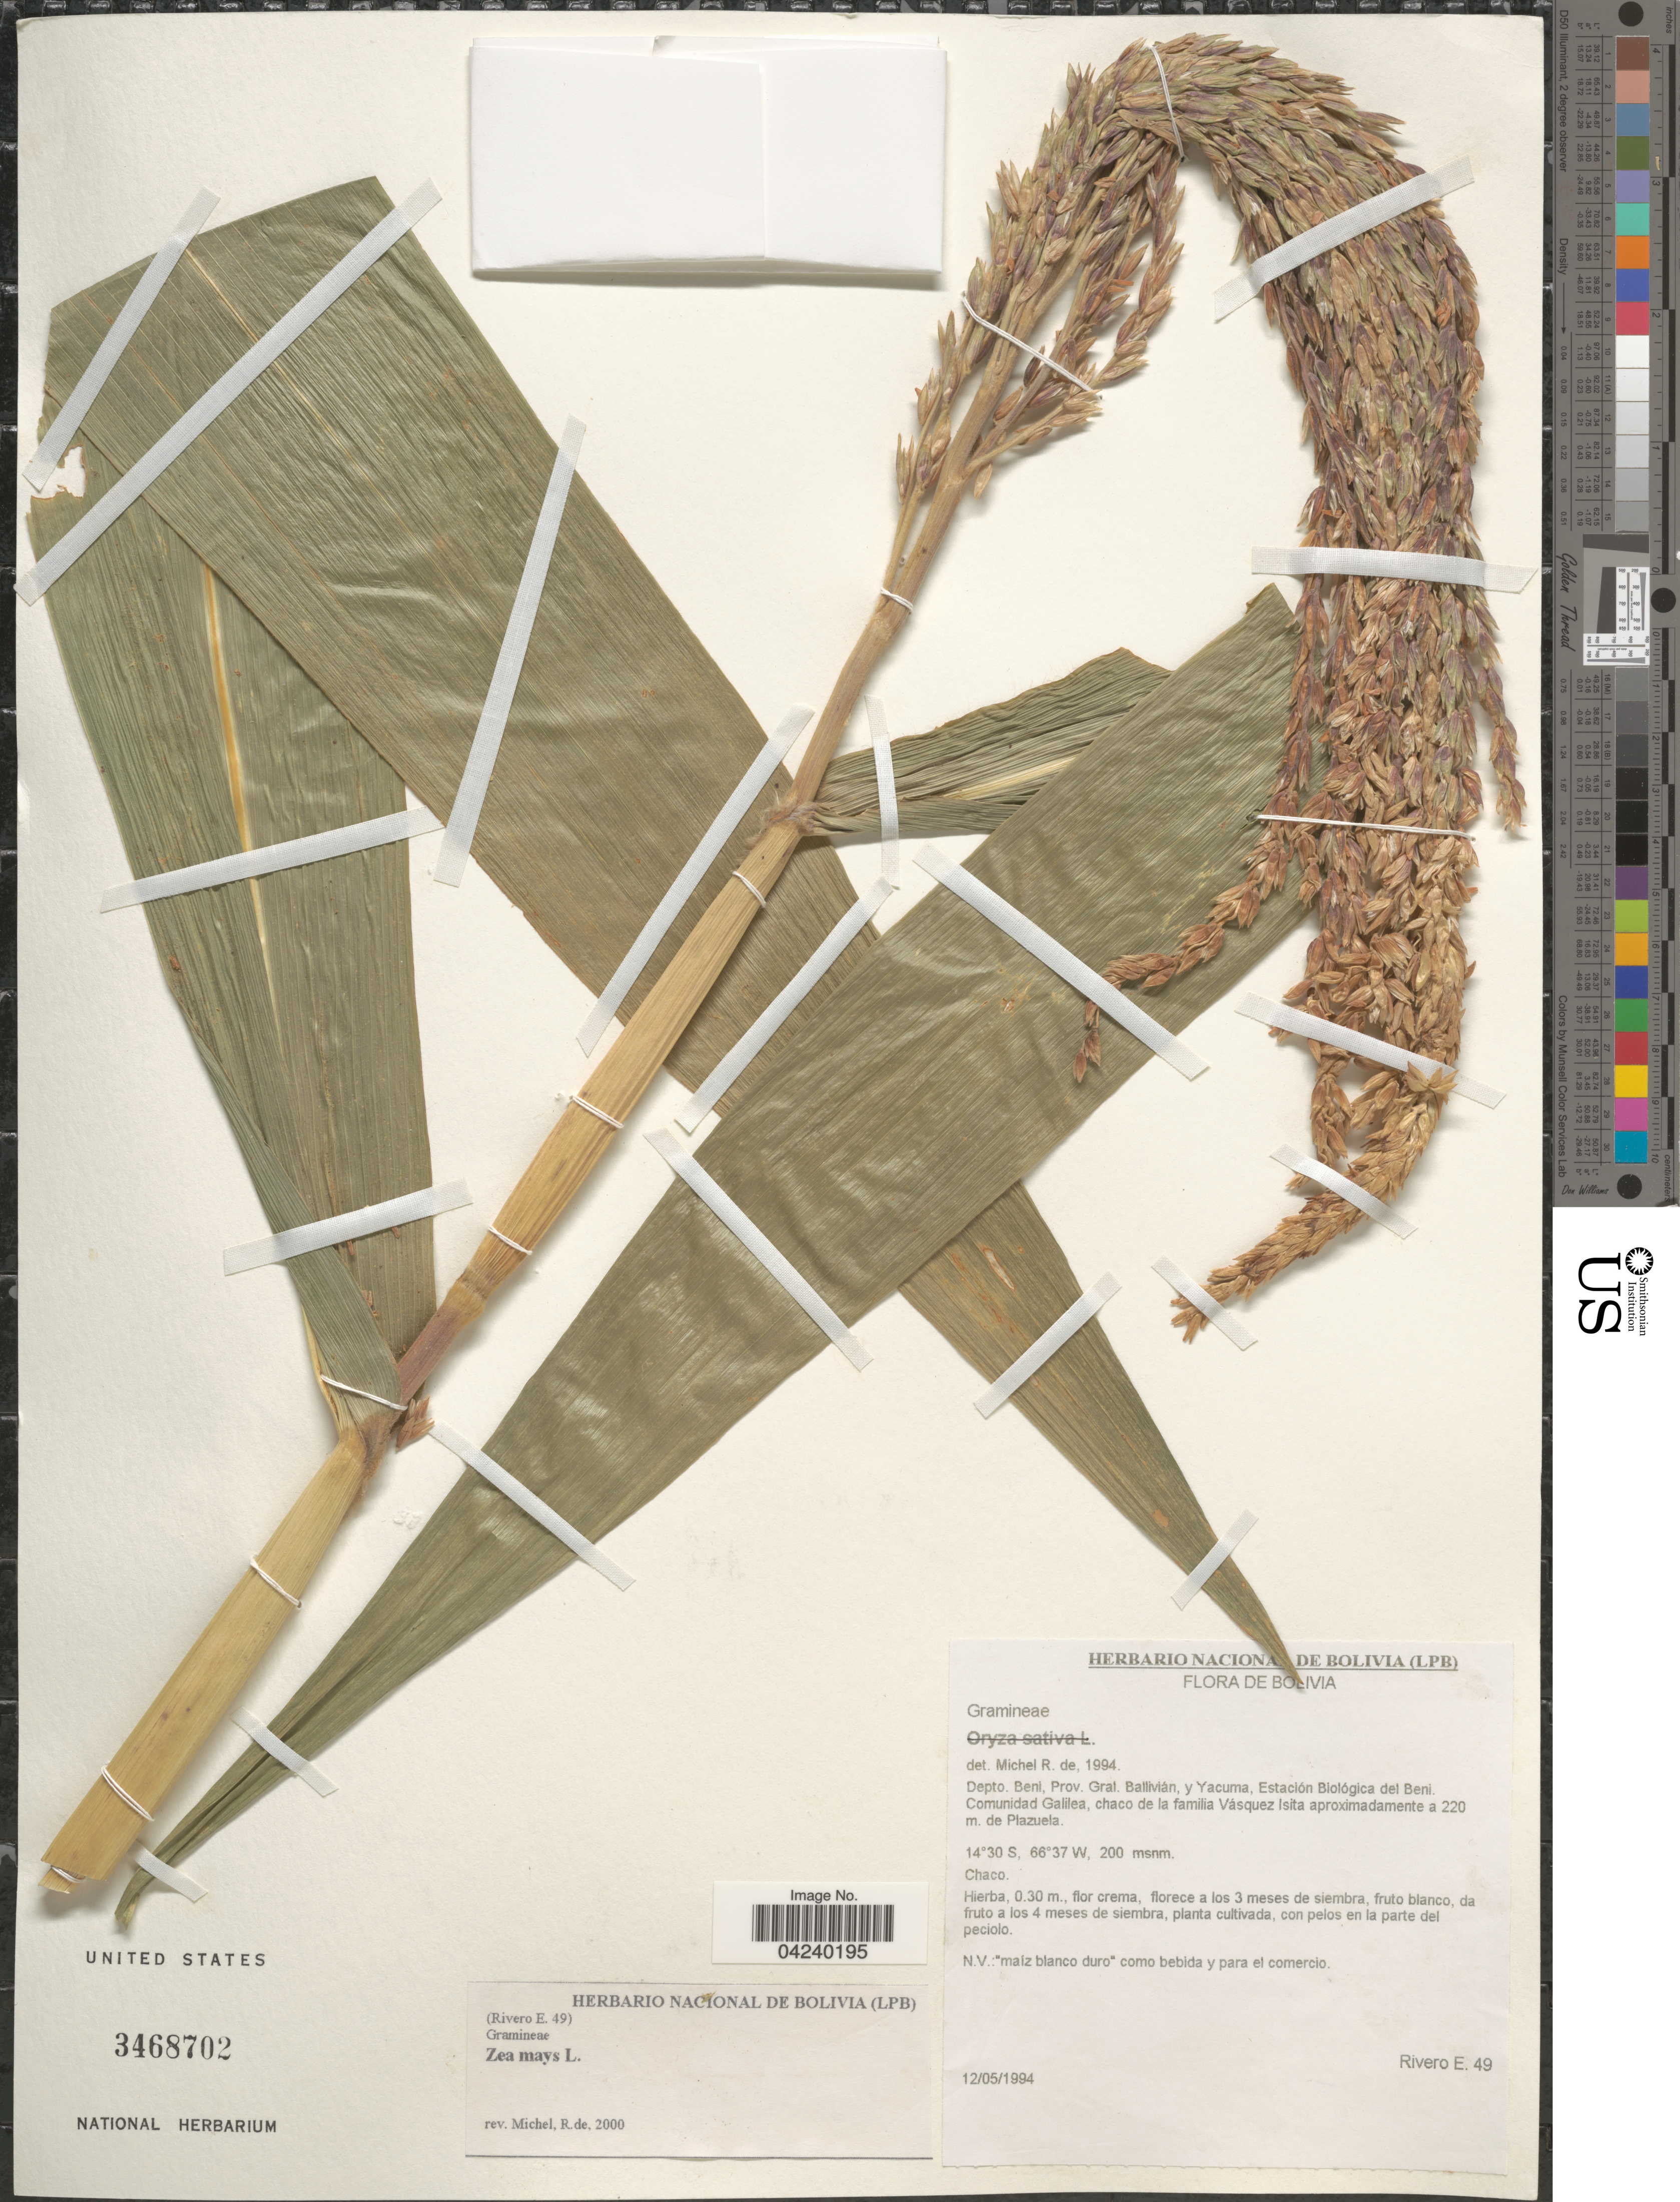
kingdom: Plantae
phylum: Tracheophyta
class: Liliopsida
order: Poales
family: Poaceae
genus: Zea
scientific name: Zea mays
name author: L.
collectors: E. Rivero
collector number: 49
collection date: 1994-05-12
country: Bolivia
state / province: Beni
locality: Depto. Beni, Prov. Gral. Ballivián, y Yacuma, Estación Biológica del Beni. Comunidad Galilea, chaco de la familia Vászques Isita aproximadamenta a 220 m. de Plazuela.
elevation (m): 200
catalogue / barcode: US 3468702